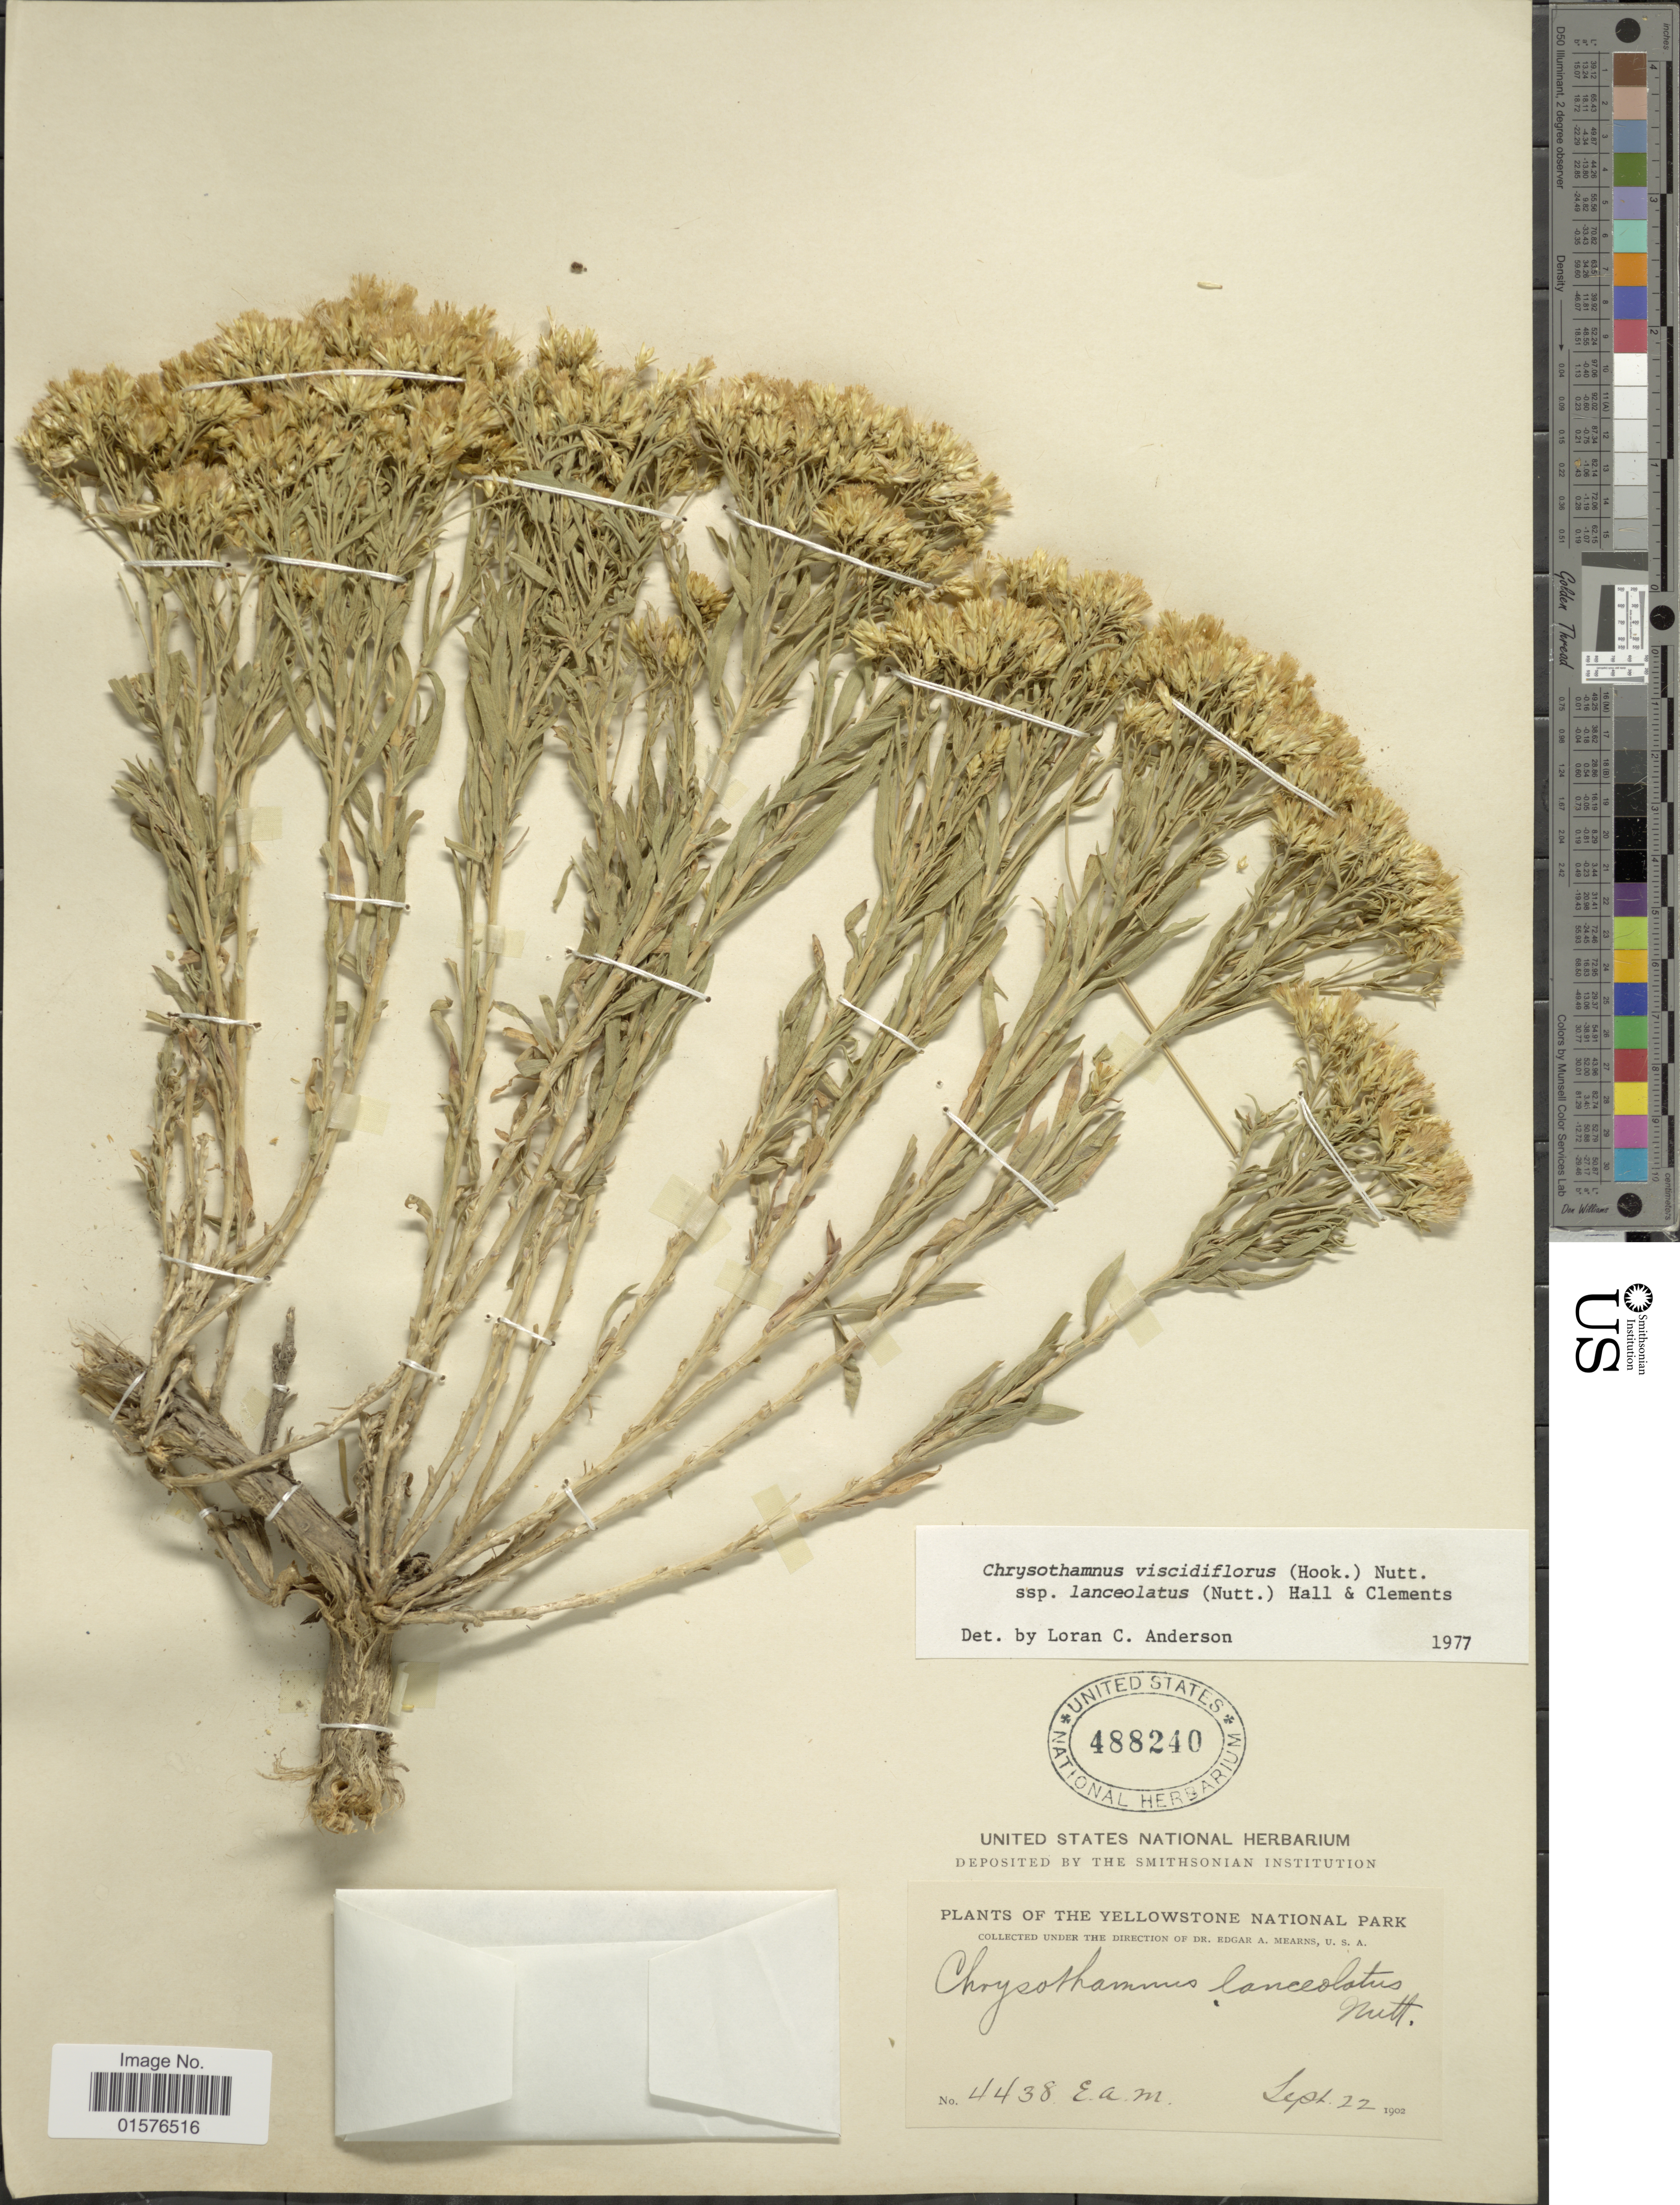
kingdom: Plantae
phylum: Tracheophyta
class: Magnoliopsida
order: Asterales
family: Asteraceae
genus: Chrysothamnus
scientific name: Chrysothamnus viscidiflorus subsp. lanceolatus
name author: (Nutt.) H.M. Hall & Clem.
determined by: Urbatsch, Lowell E., Curator (LSU), Louisiana State University (UNITED STATES)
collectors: E. A. Mearns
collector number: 4438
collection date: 1902-09-22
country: United States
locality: The Yellowstone National Park.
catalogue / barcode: US 488240